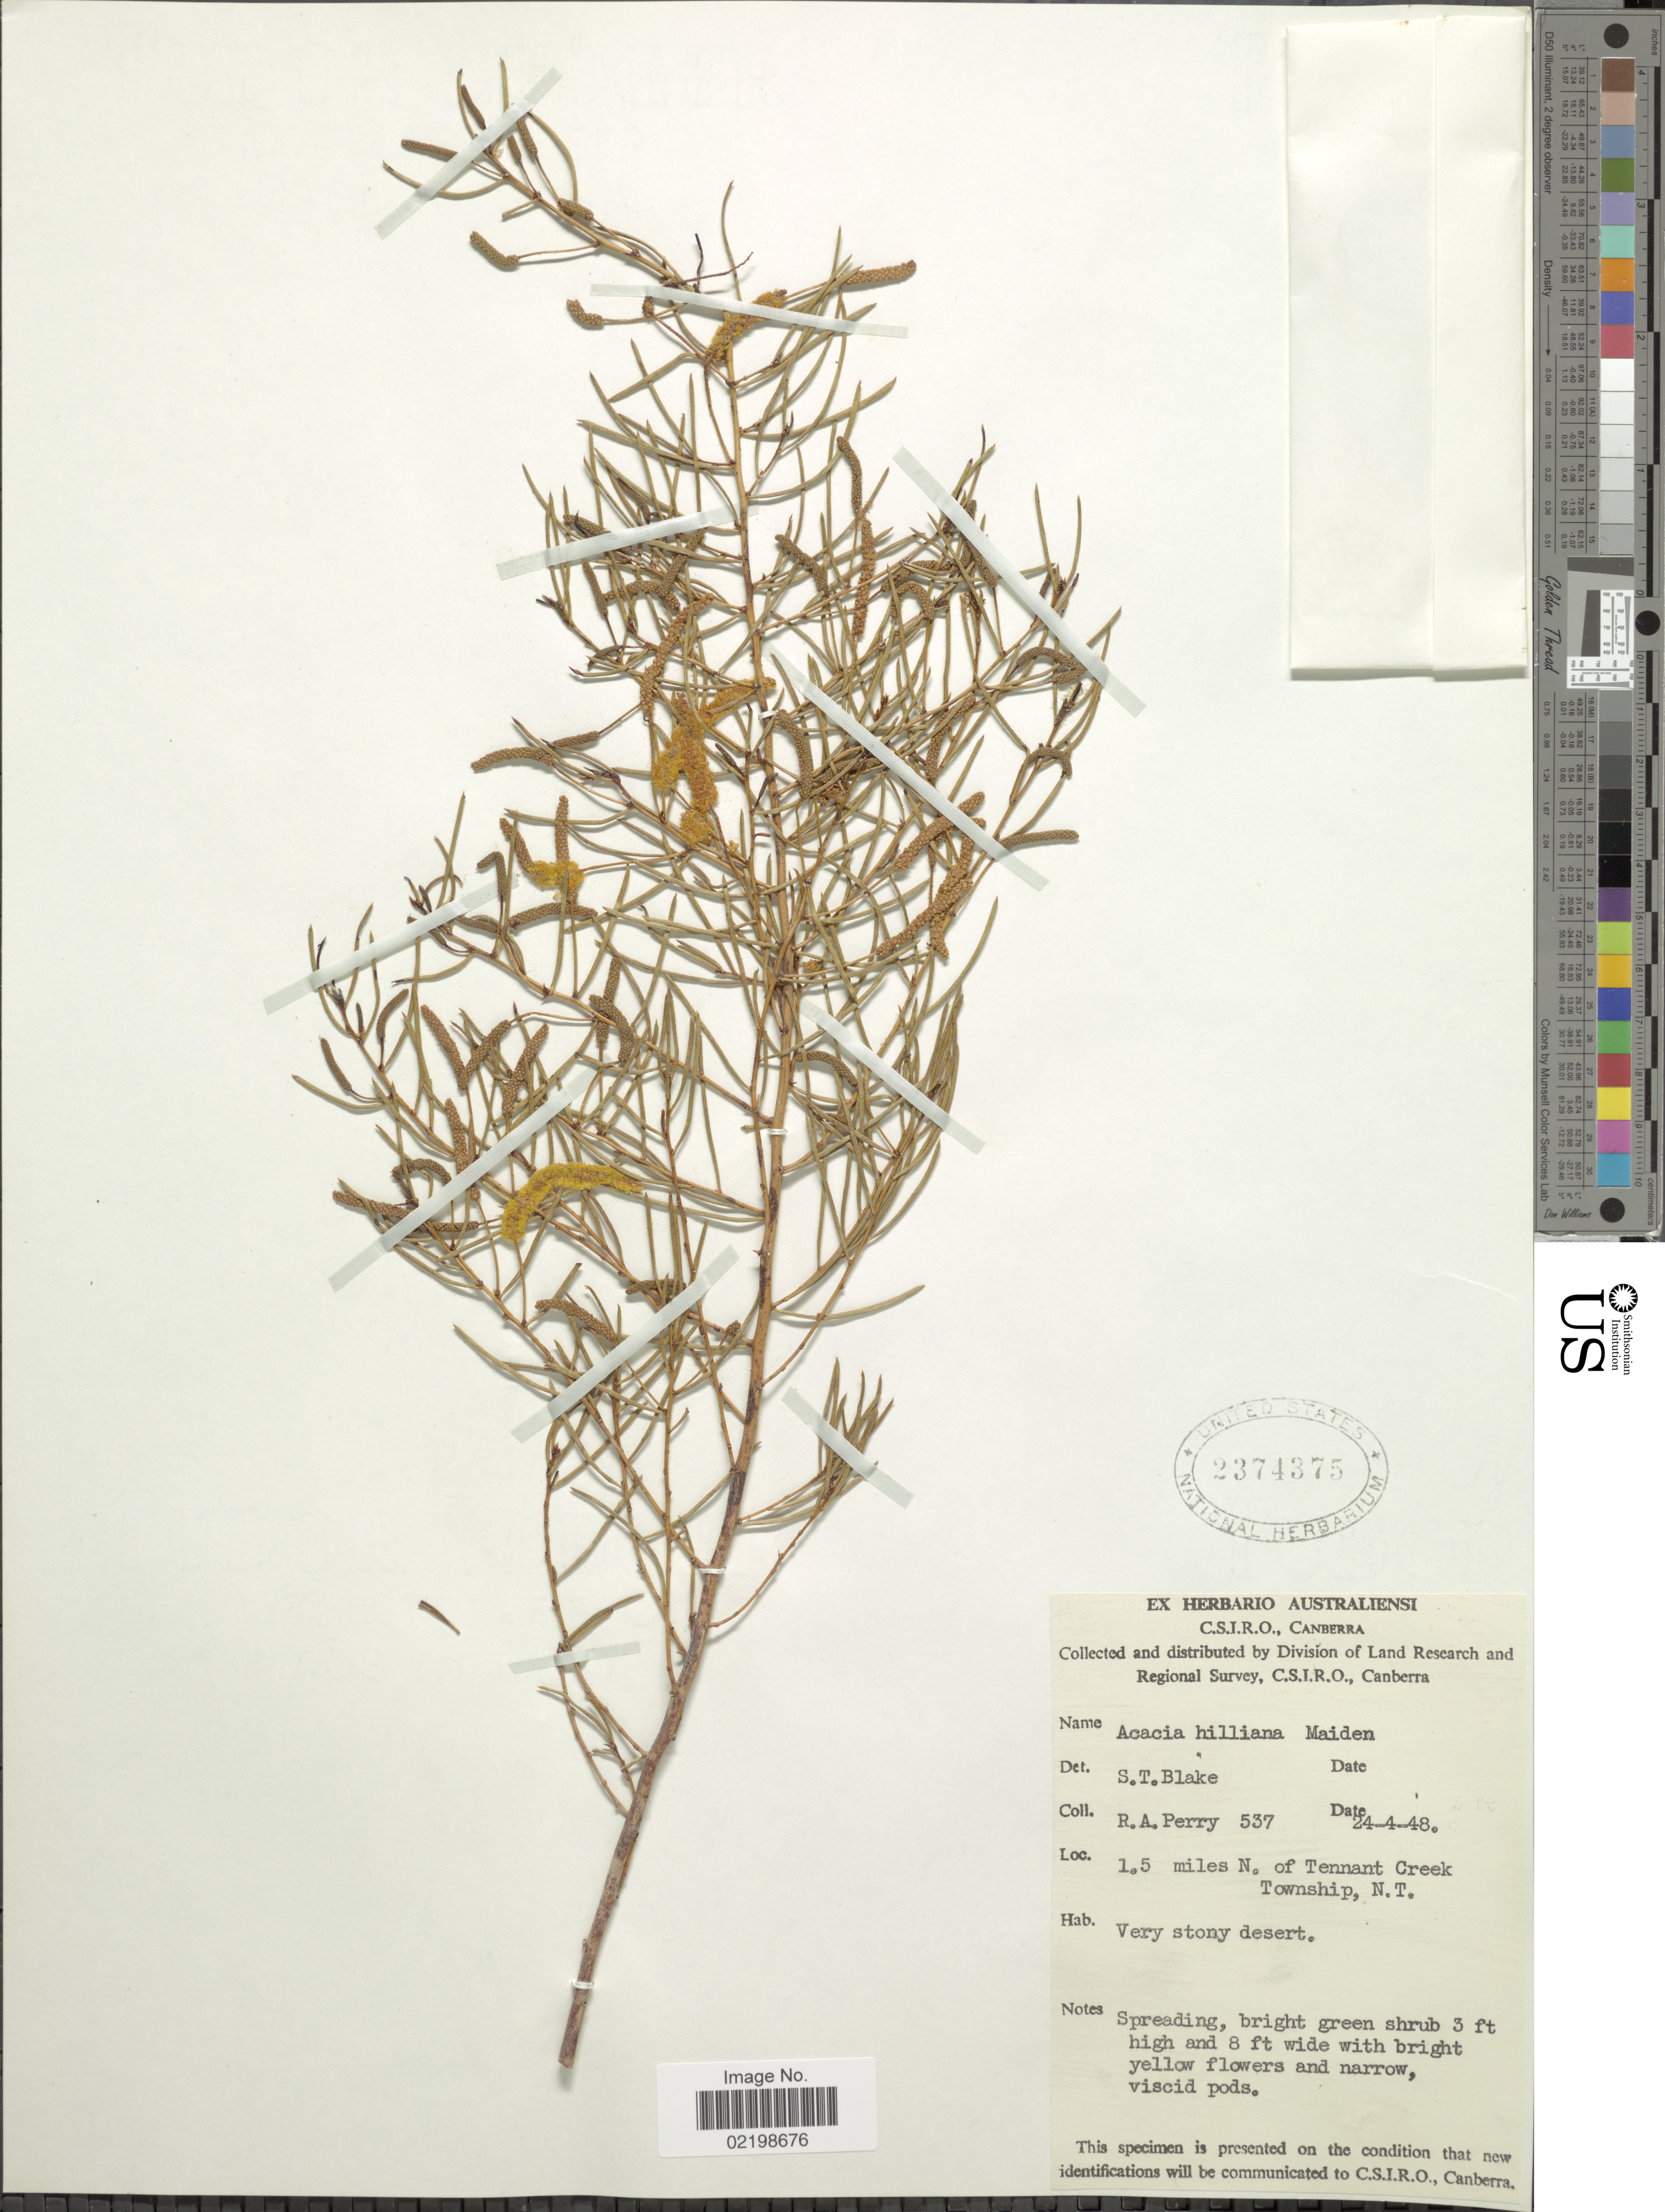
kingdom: Plantae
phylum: Tracheophyta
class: Magnoliopsida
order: Fabales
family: Fabaceae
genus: Acacia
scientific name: Acacia hilliana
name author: Maiden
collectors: Perry, R. A.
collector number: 537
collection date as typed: Transcribed d/m/y: 24/4/48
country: Australia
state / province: Northern Territory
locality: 1.5 miles N. of Tennant Creek Township, N.T.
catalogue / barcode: US 2374375